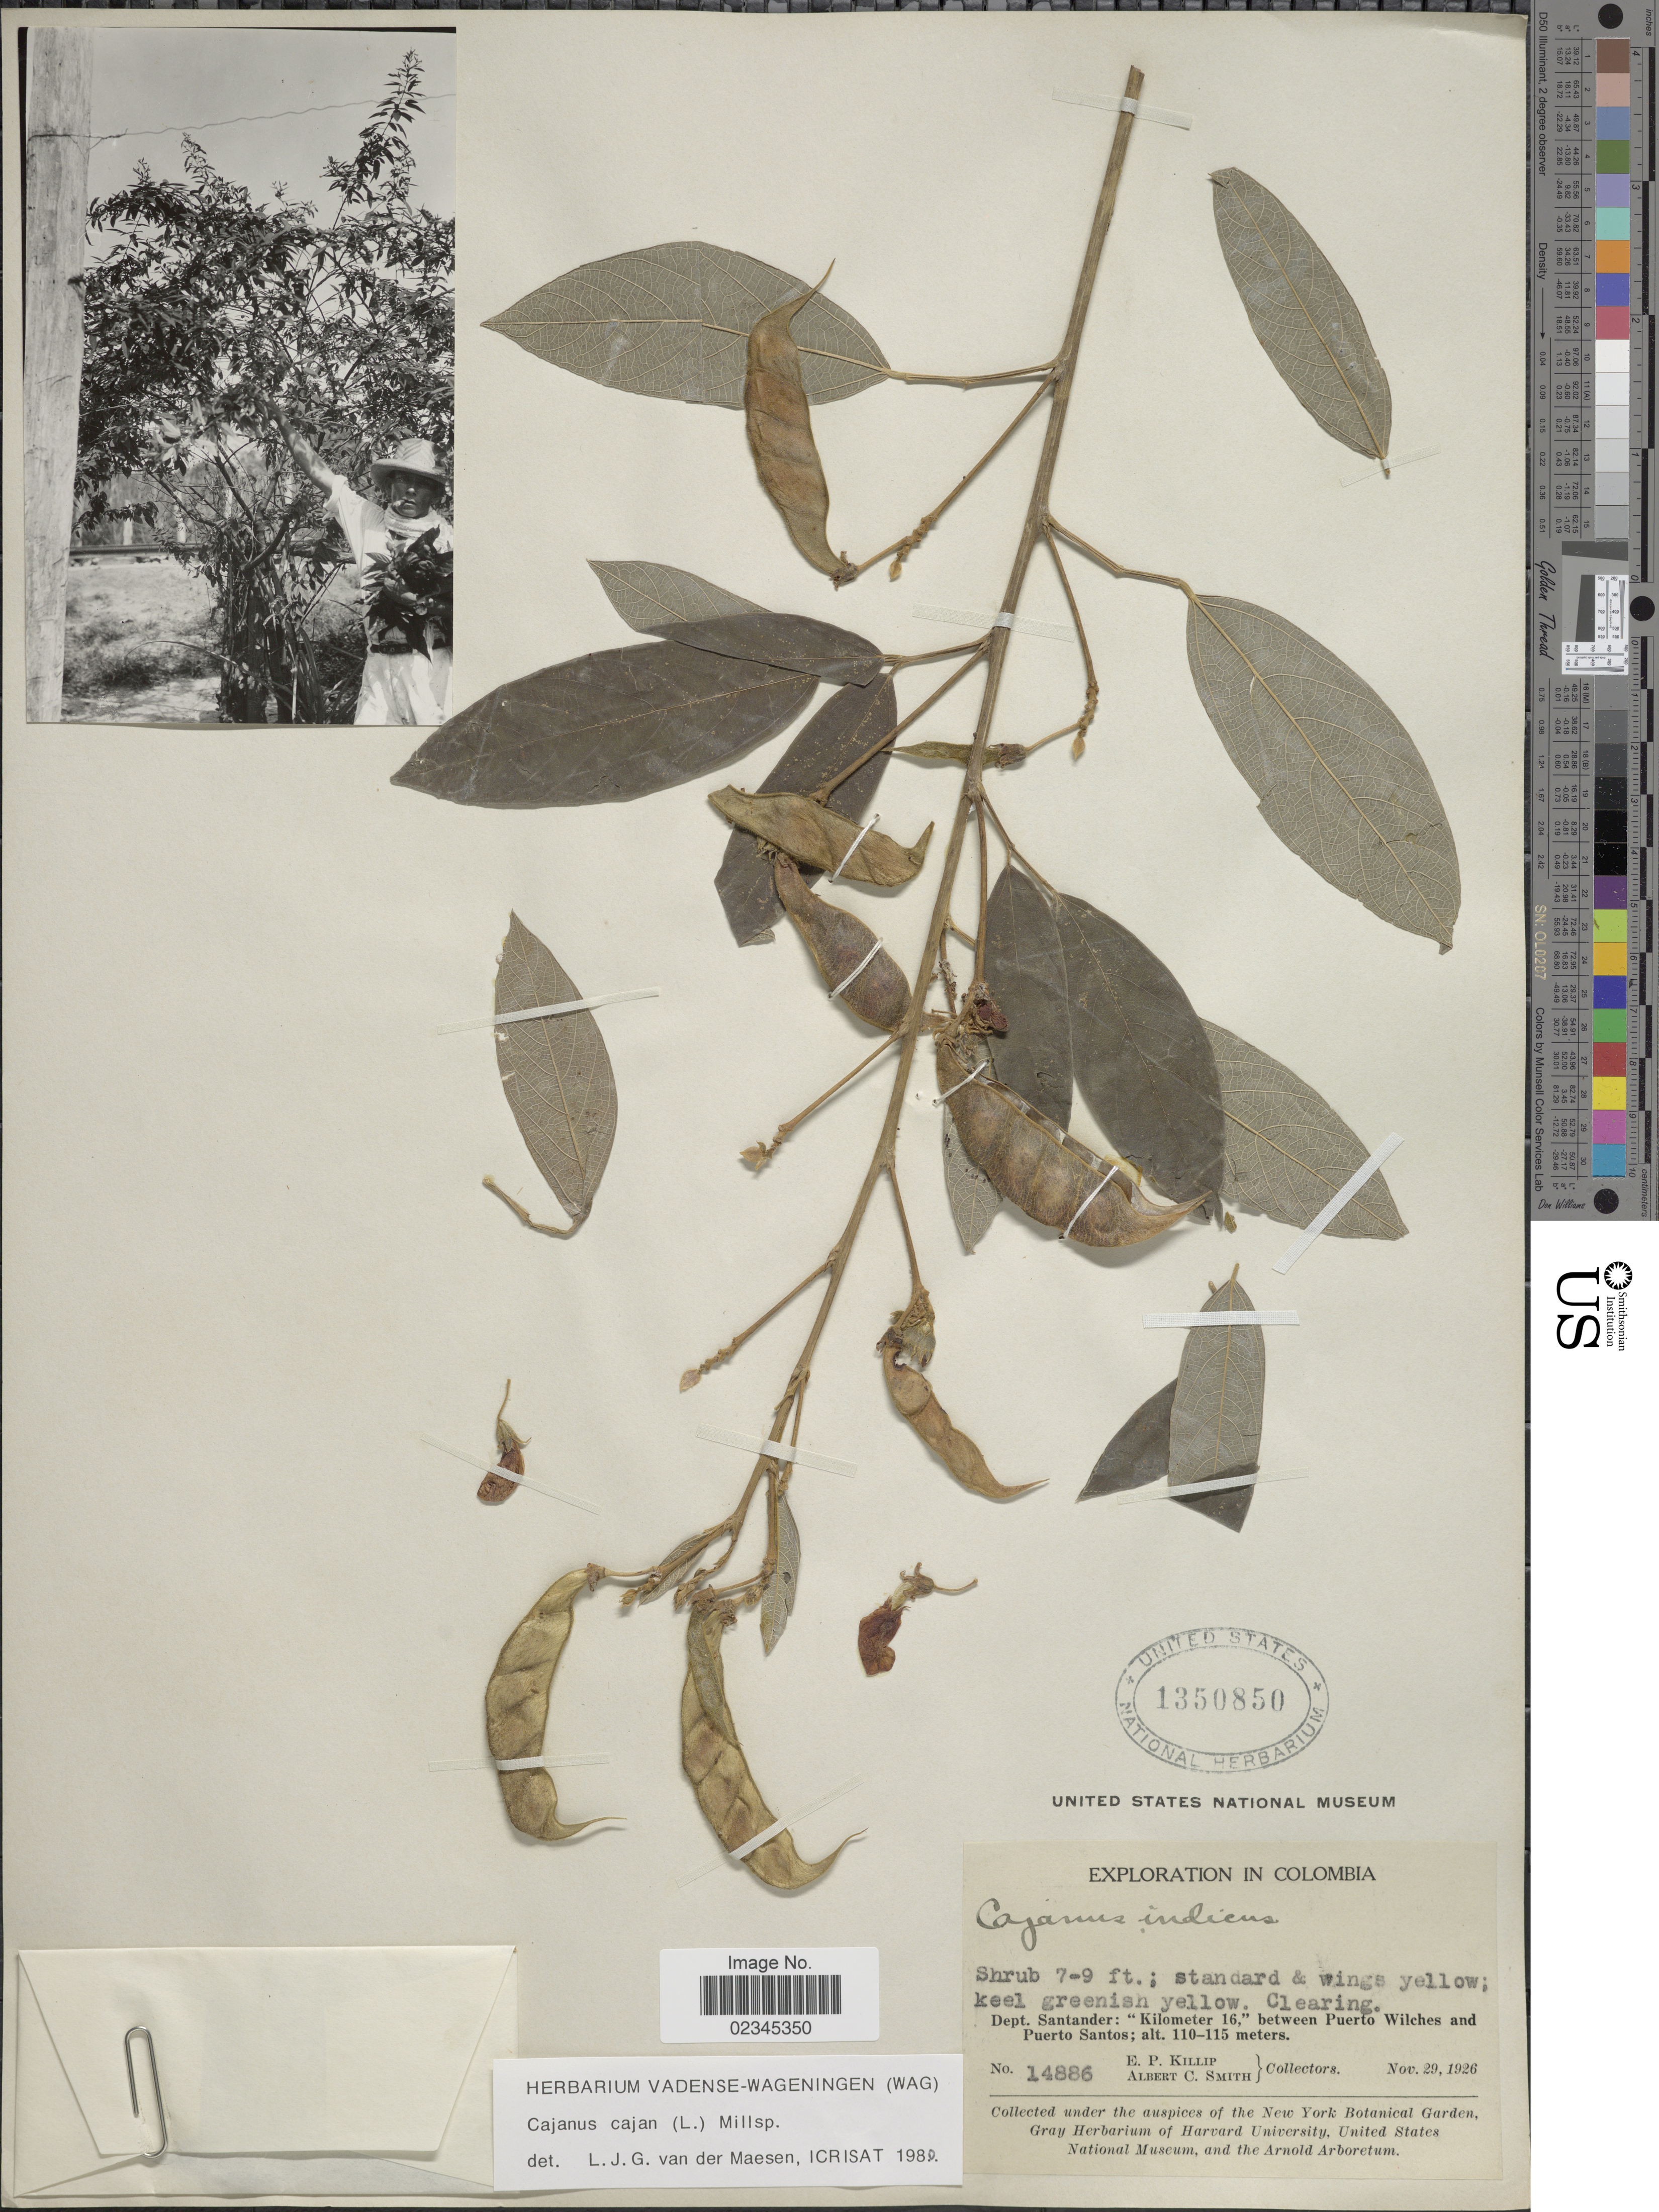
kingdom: Plantae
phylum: Tracheophyta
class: Magnoliopsida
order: Fabales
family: Fabaceae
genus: Cajanus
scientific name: Cajanus cajan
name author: (L.) Huth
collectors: E. P. Killip & A. C. Smith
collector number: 14886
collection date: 1926-11-29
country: Colombia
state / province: Santander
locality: Kilometer 16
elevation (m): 110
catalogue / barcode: US 1350850